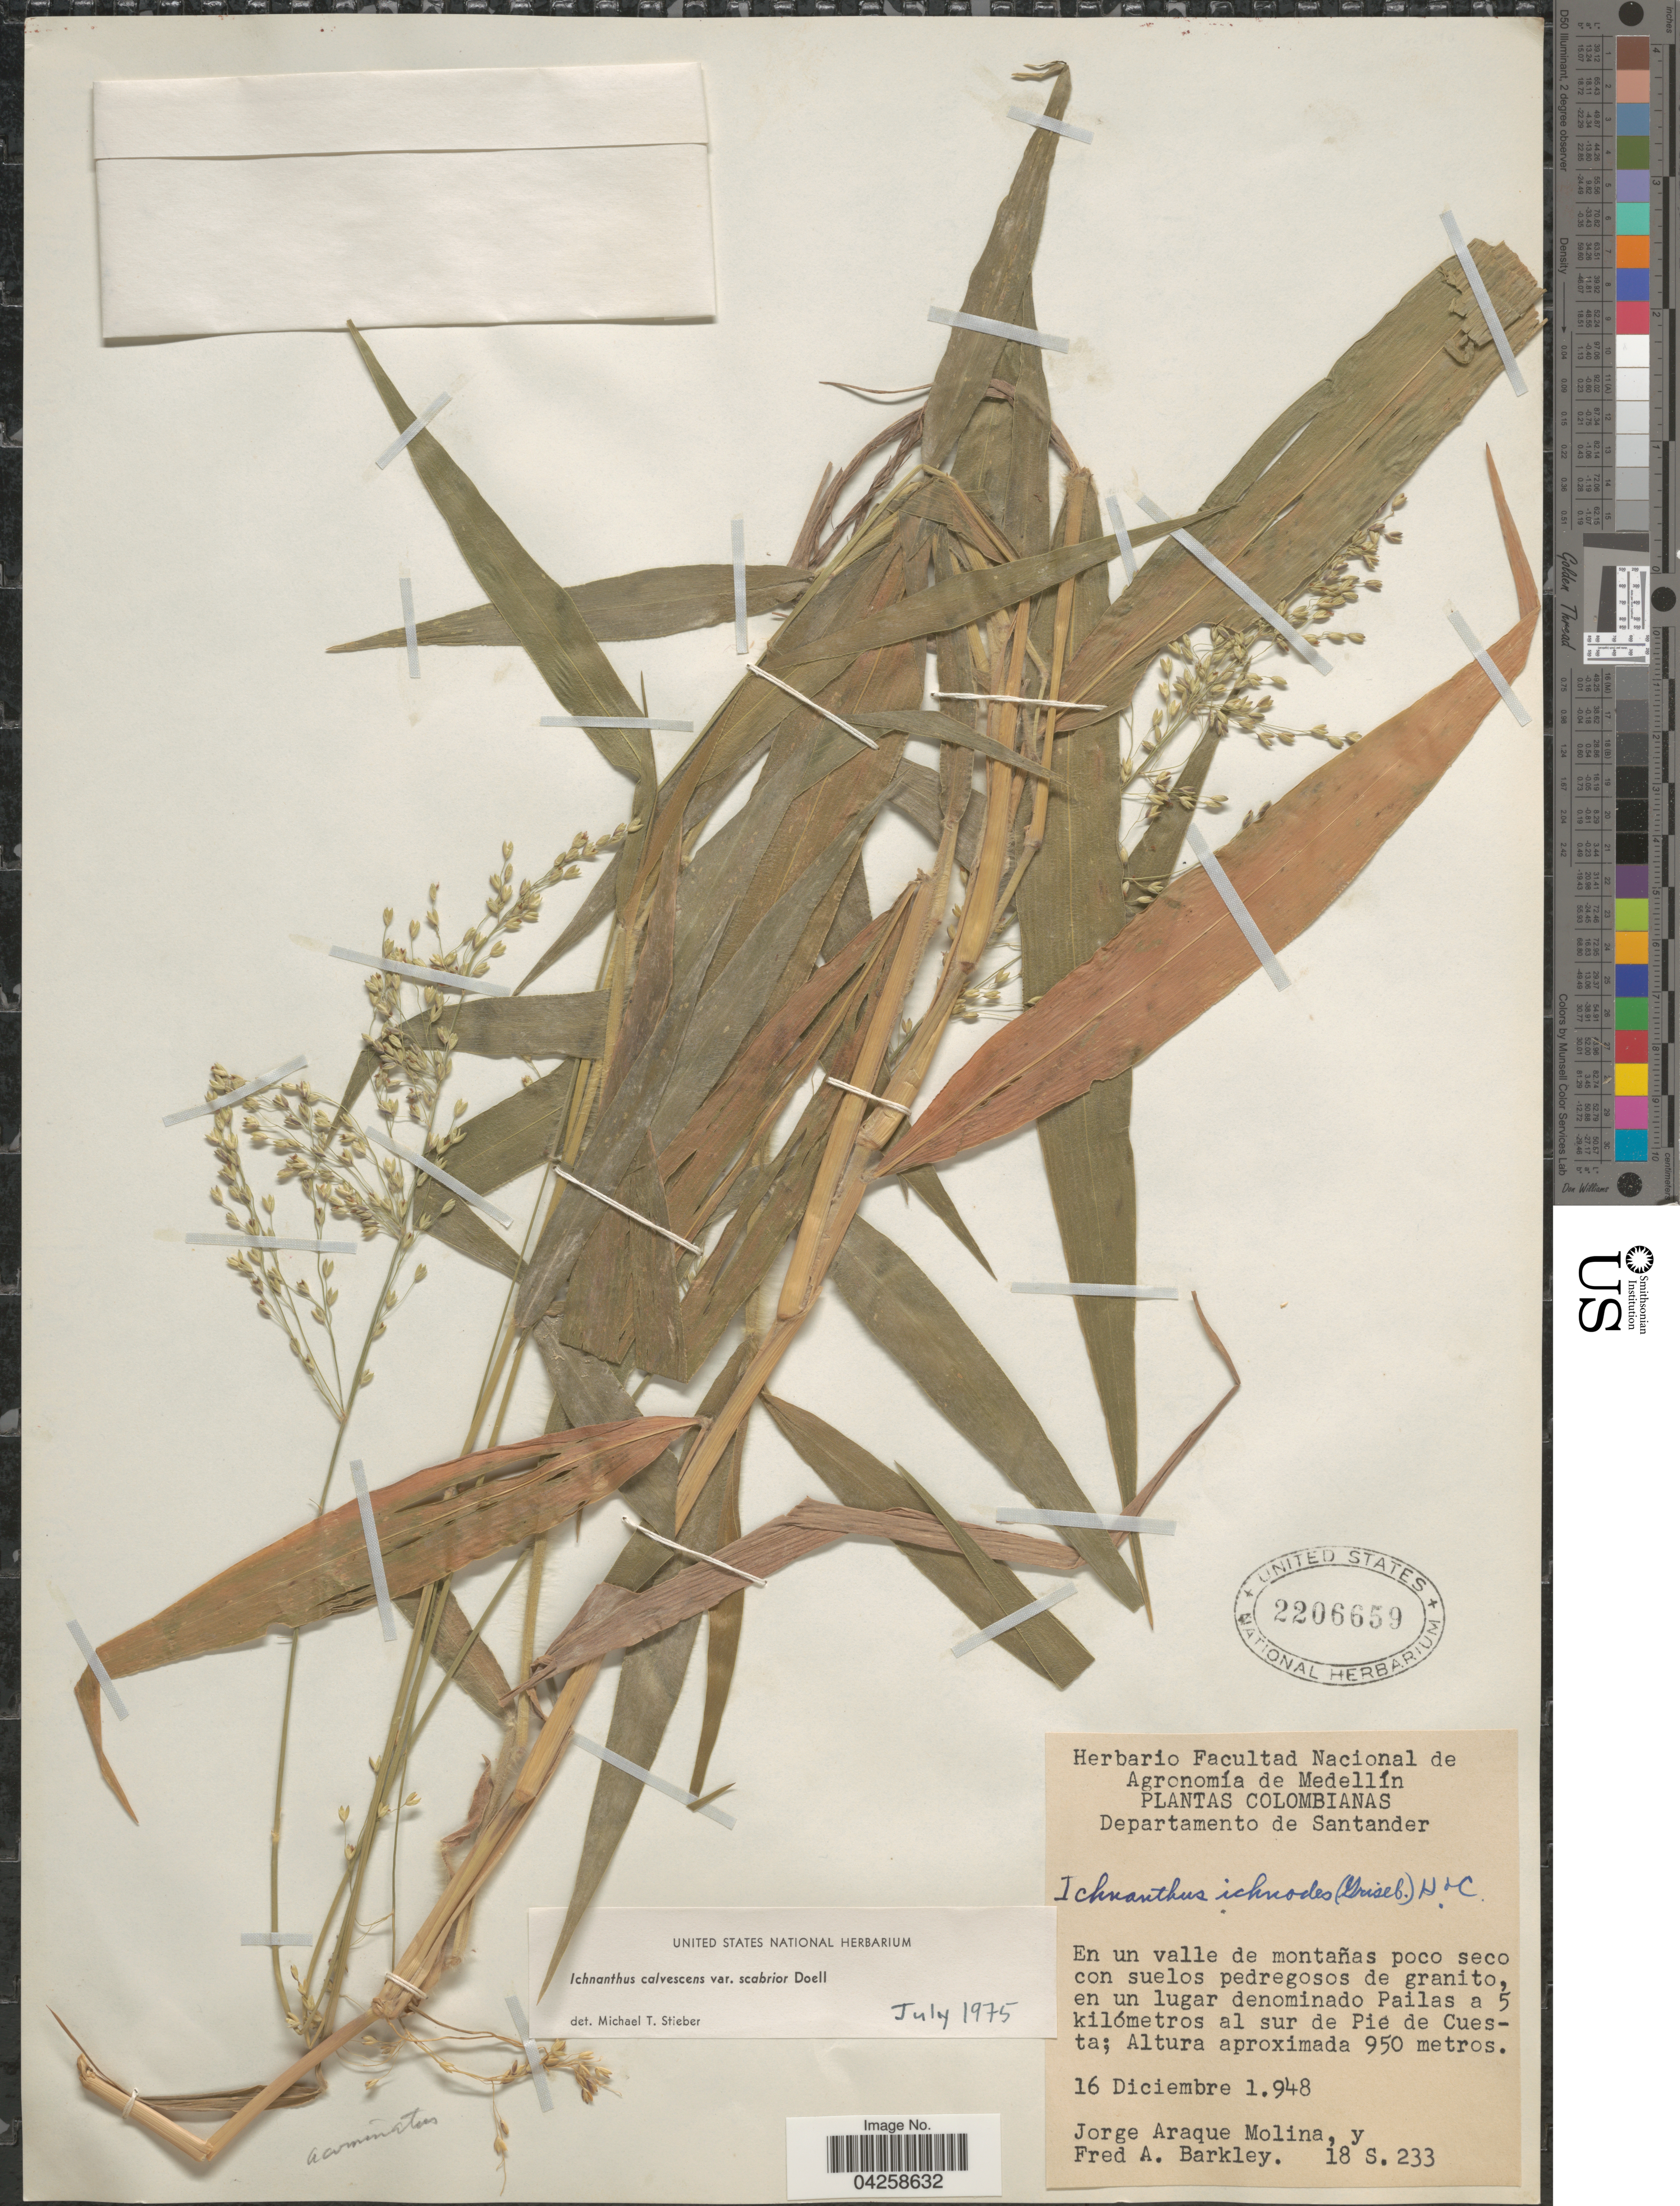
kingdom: Plantae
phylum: Tracheophyta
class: Liliopsida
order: Poales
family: Poaceae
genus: Ichnanthus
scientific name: Ichnanthus calvescens var. scabrior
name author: Döll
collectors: J. A. Molina & F. A. Barkley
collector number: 18S.233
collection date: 1948-12-16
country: Colombia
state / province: Santander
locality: Departamento de Santander. En un lugar denominado Pailas a 5 kilómetros al sur de Pie de Cuesta.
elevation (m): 950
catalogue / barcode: US 220659